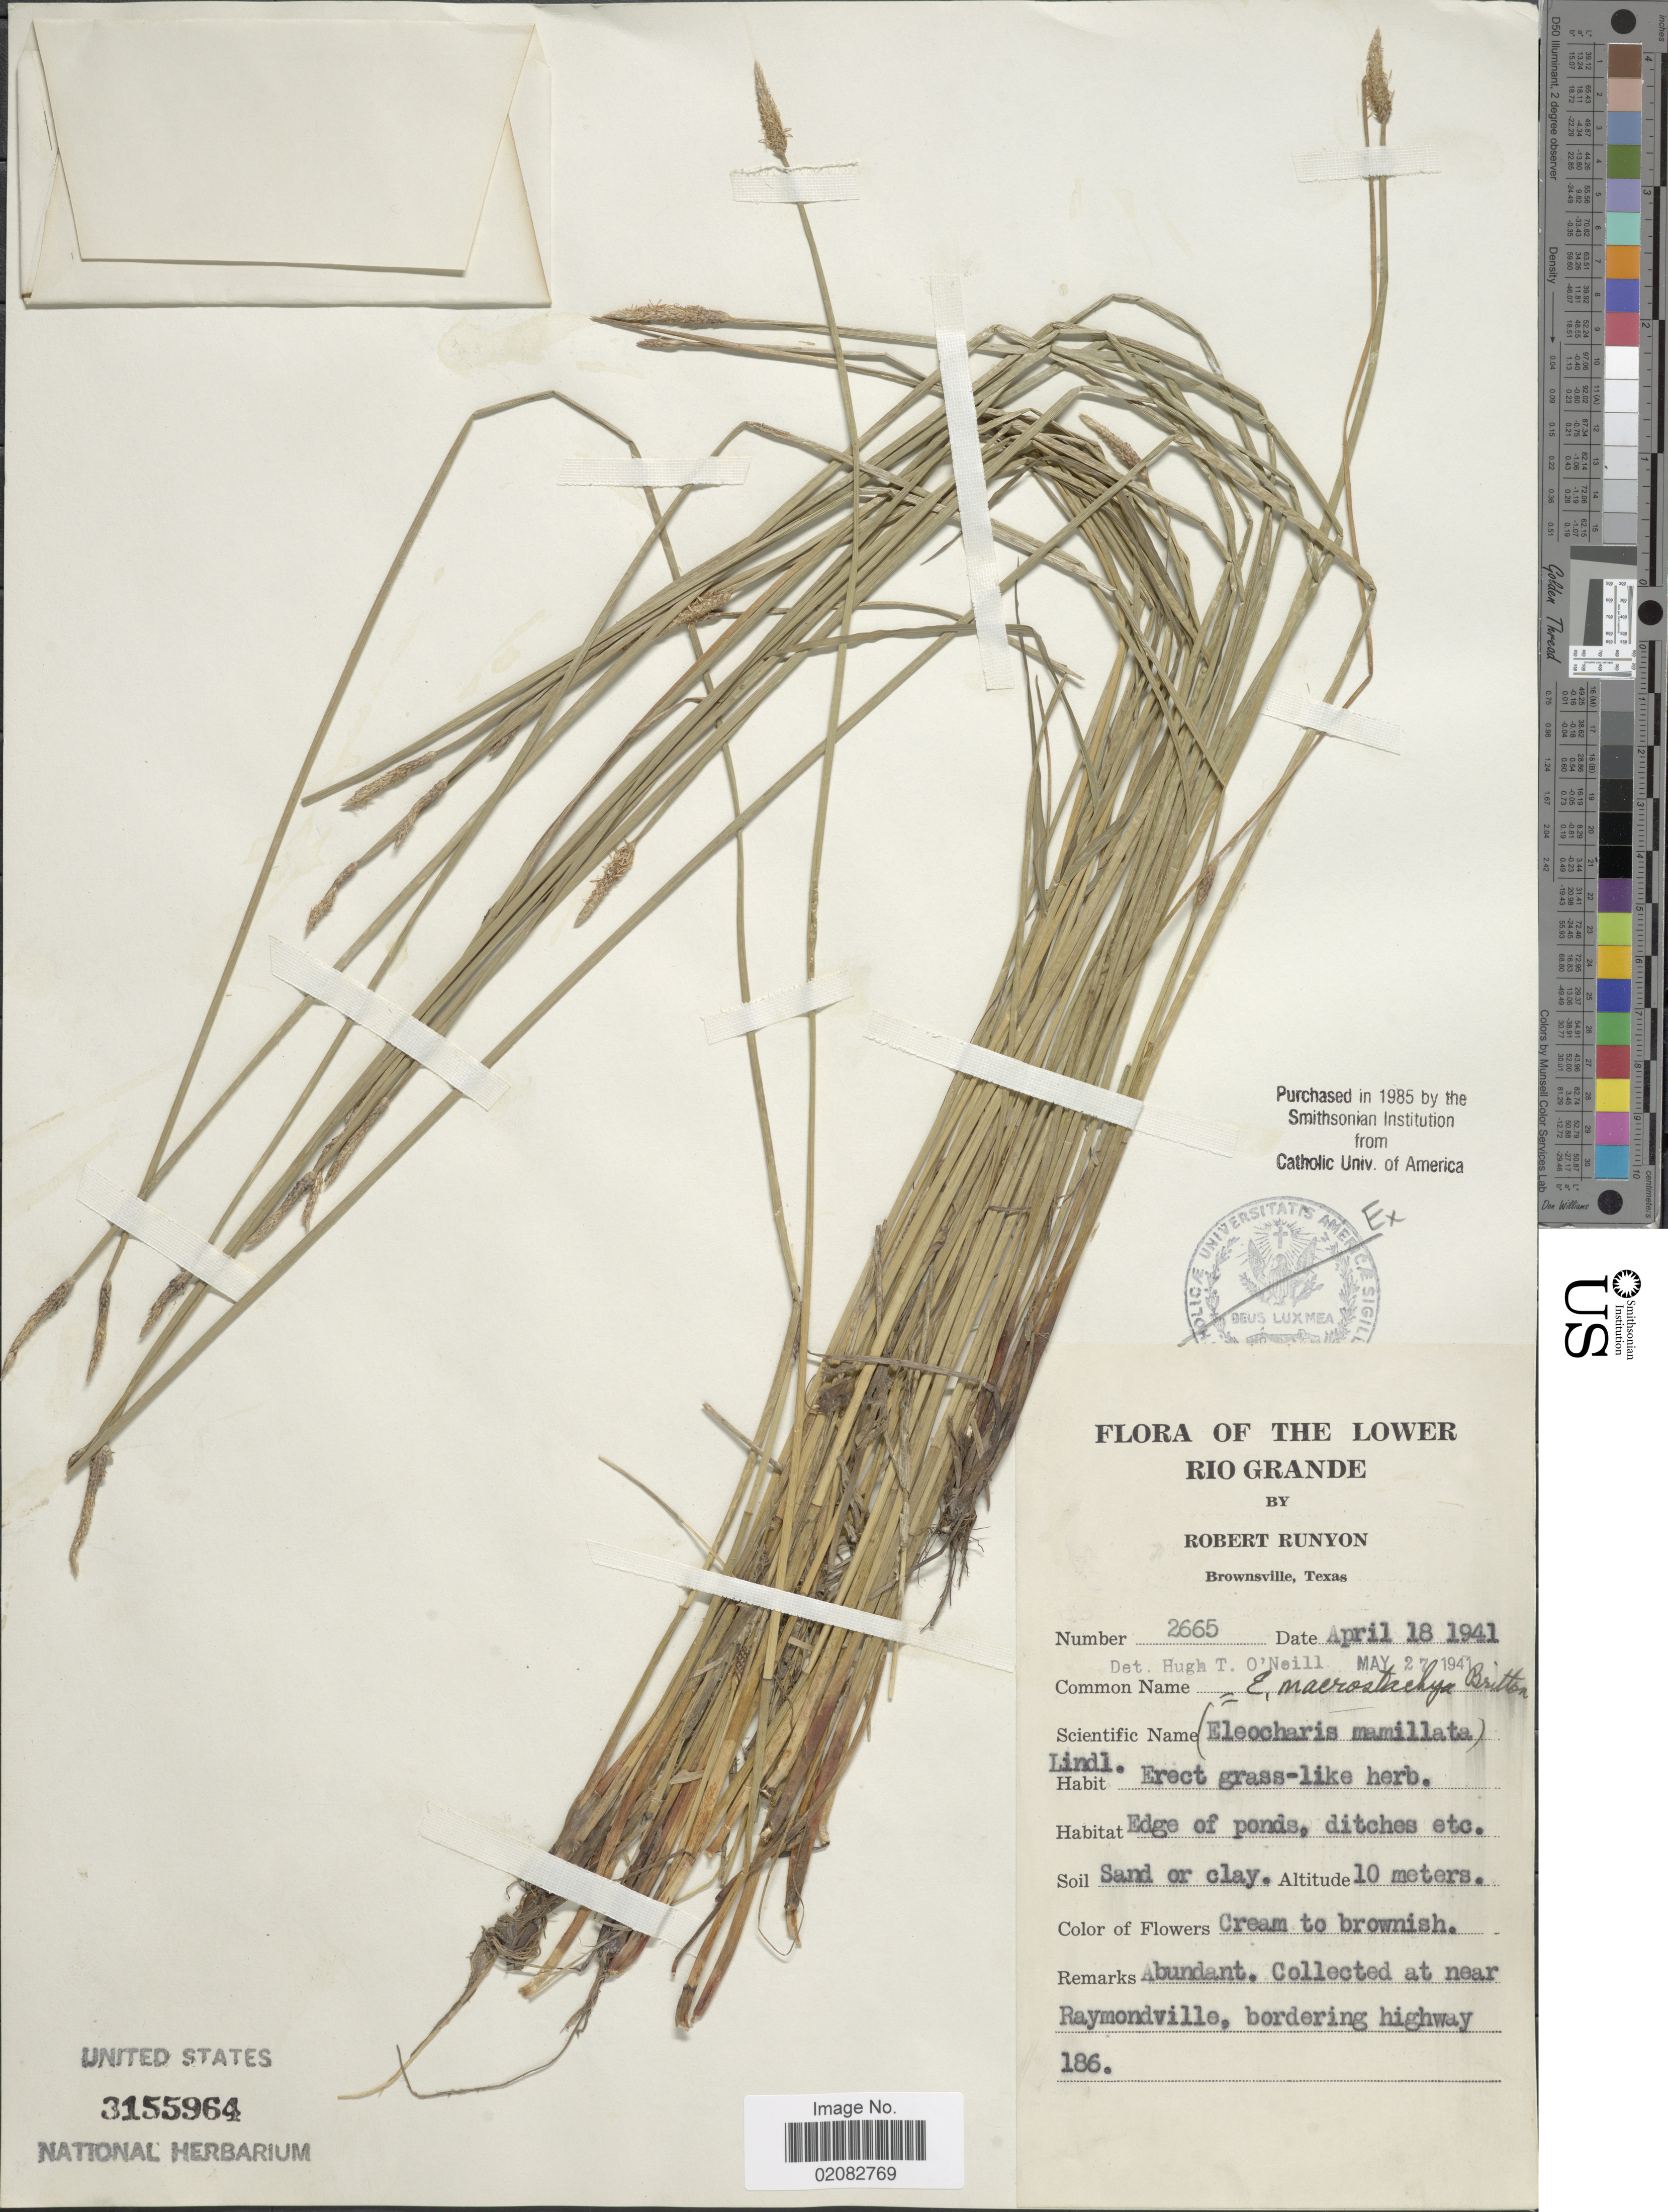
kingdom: Plantae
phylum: Tracheophyta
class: Liliopsida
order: Poales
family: Cyperaceae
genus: Eleocharis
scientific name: Eleocharis macrostachya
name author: Britton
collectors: R. Runyon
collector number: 2665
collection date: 1941-04-18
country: United States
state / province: Texas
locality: The Lower Rio Grande, near Raymondville, bordering highway 186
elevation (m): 10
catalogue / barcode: US 3155964